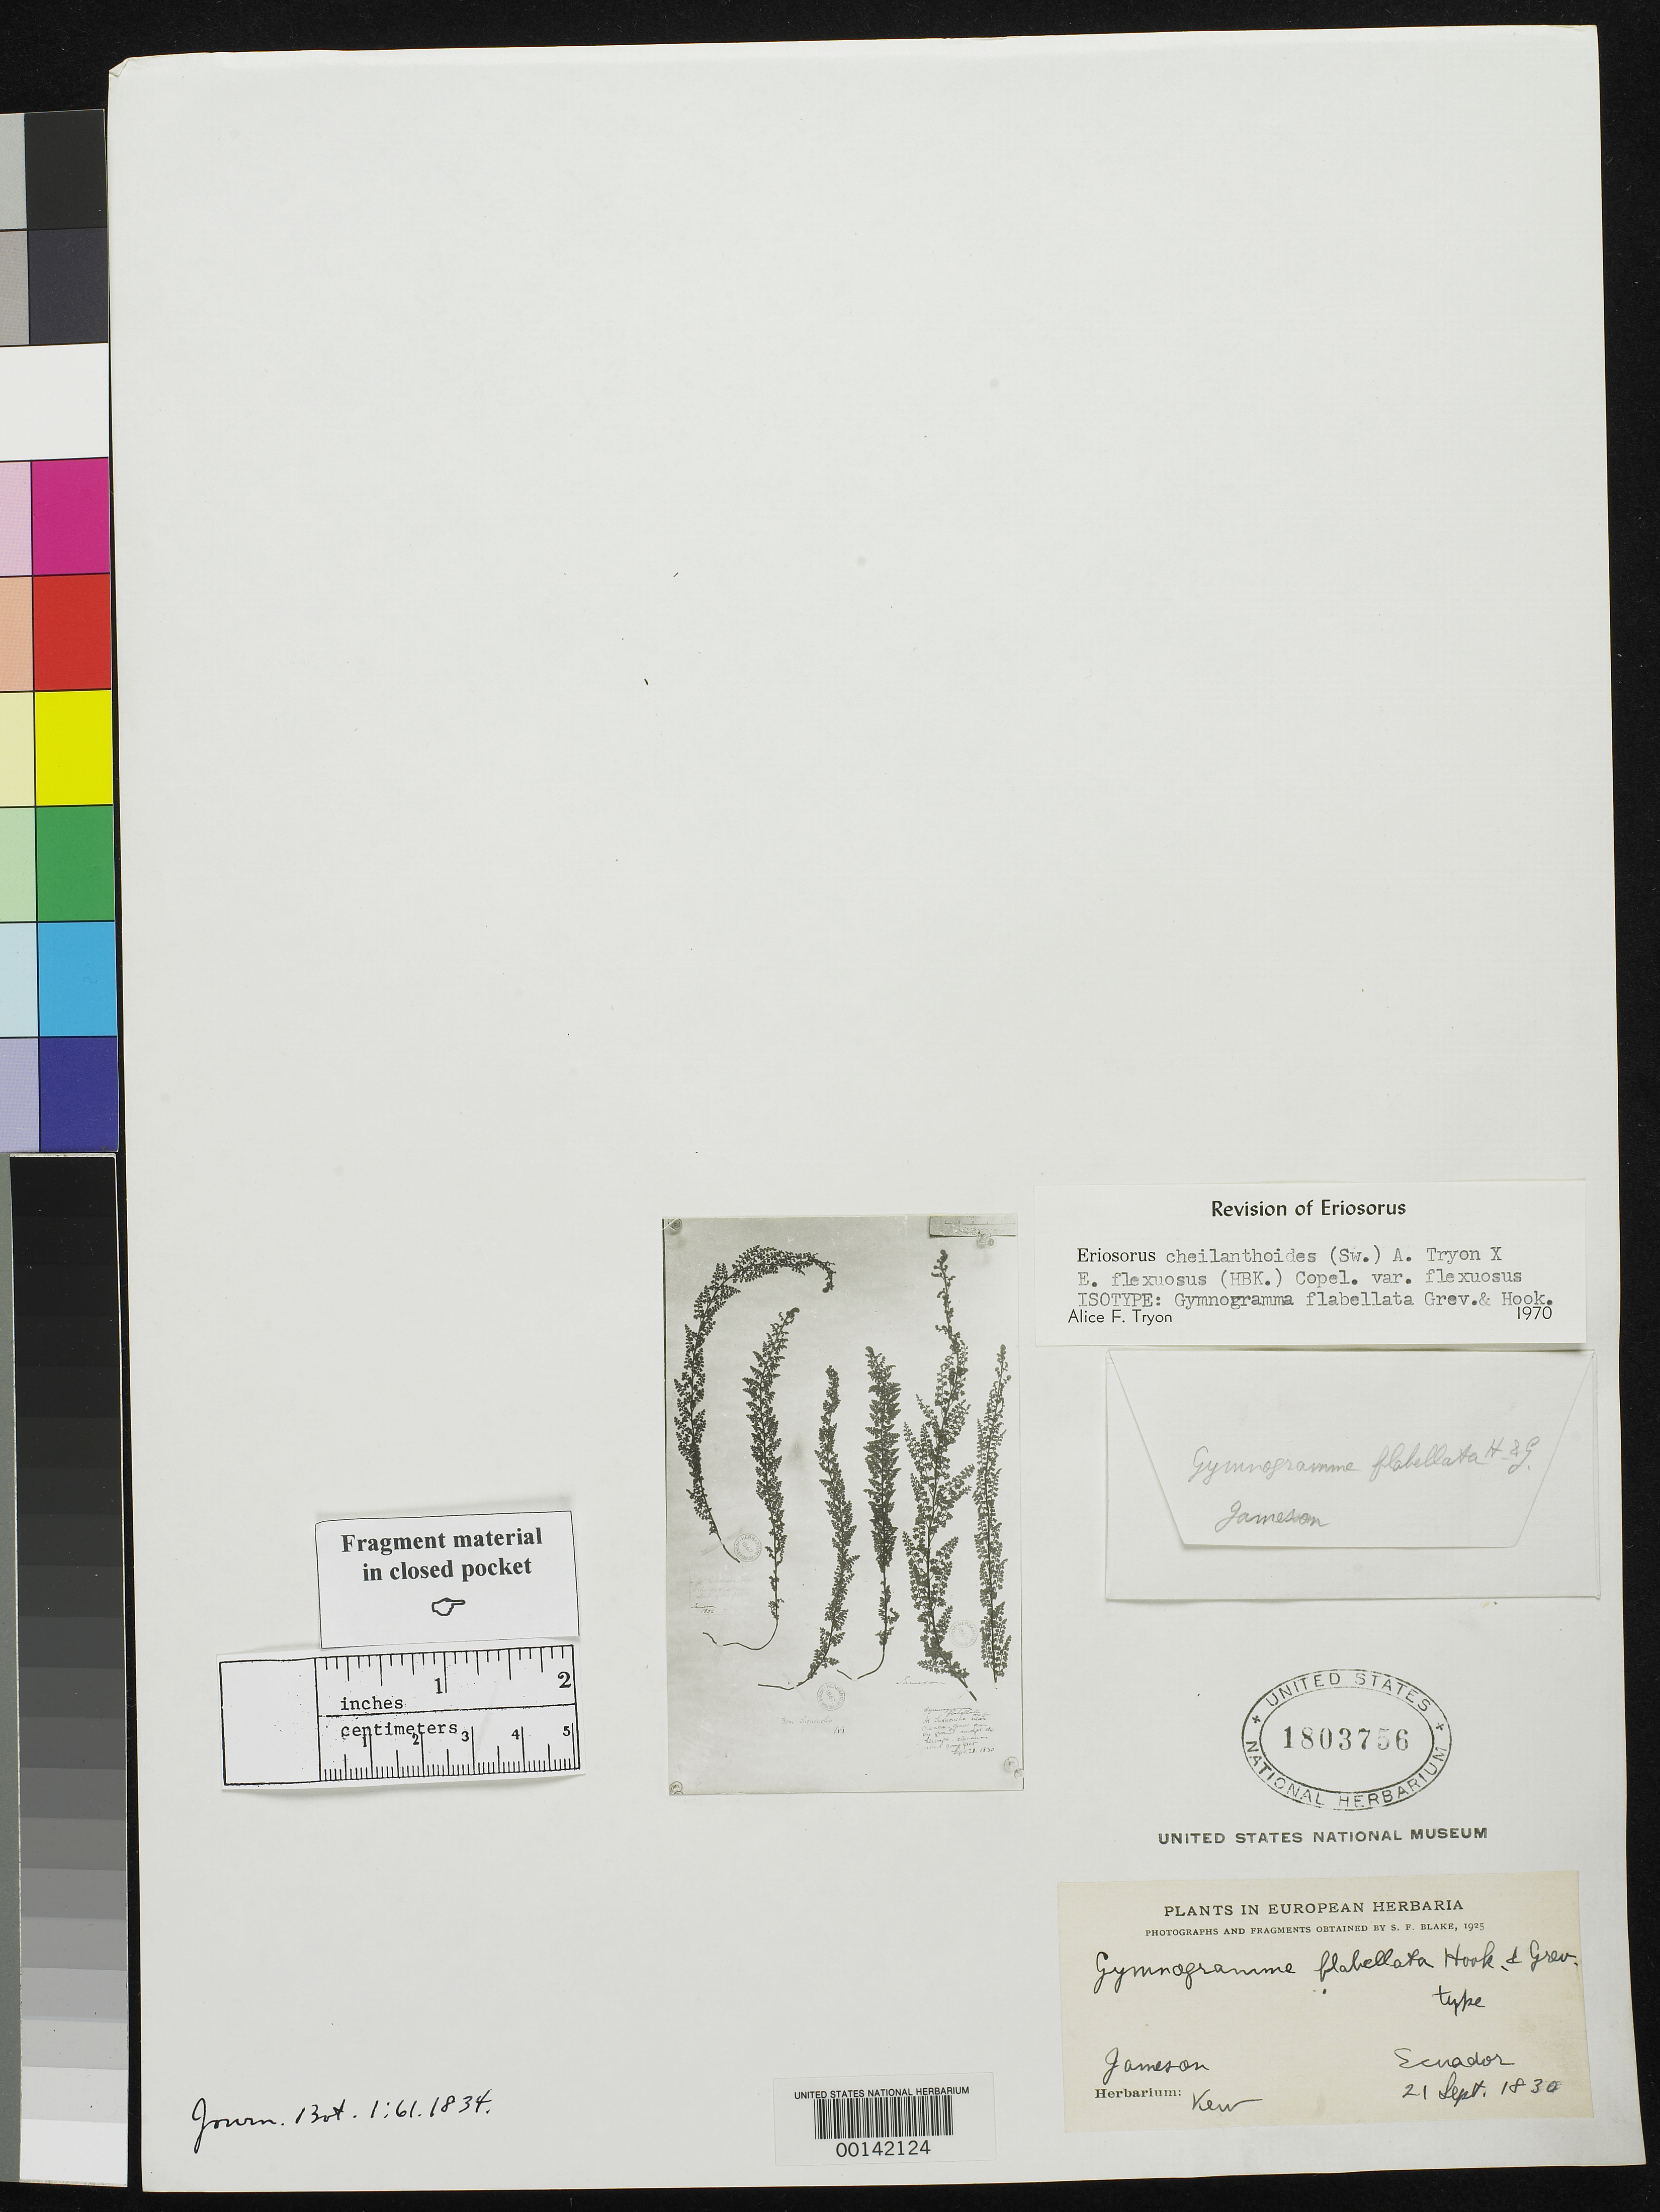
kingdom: Plantae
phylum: Tracheophyta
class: Polypodiopsida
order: Polypodiales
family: Pteridaceae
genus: Gymnogramma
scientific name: Gymnogramma flabellata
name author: Hook. & Grev.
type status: Type Fragment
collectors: W. Jameson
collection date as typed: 21 Sep 1830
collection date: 1830-09-21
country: Ecuador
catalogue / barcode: US 1803756